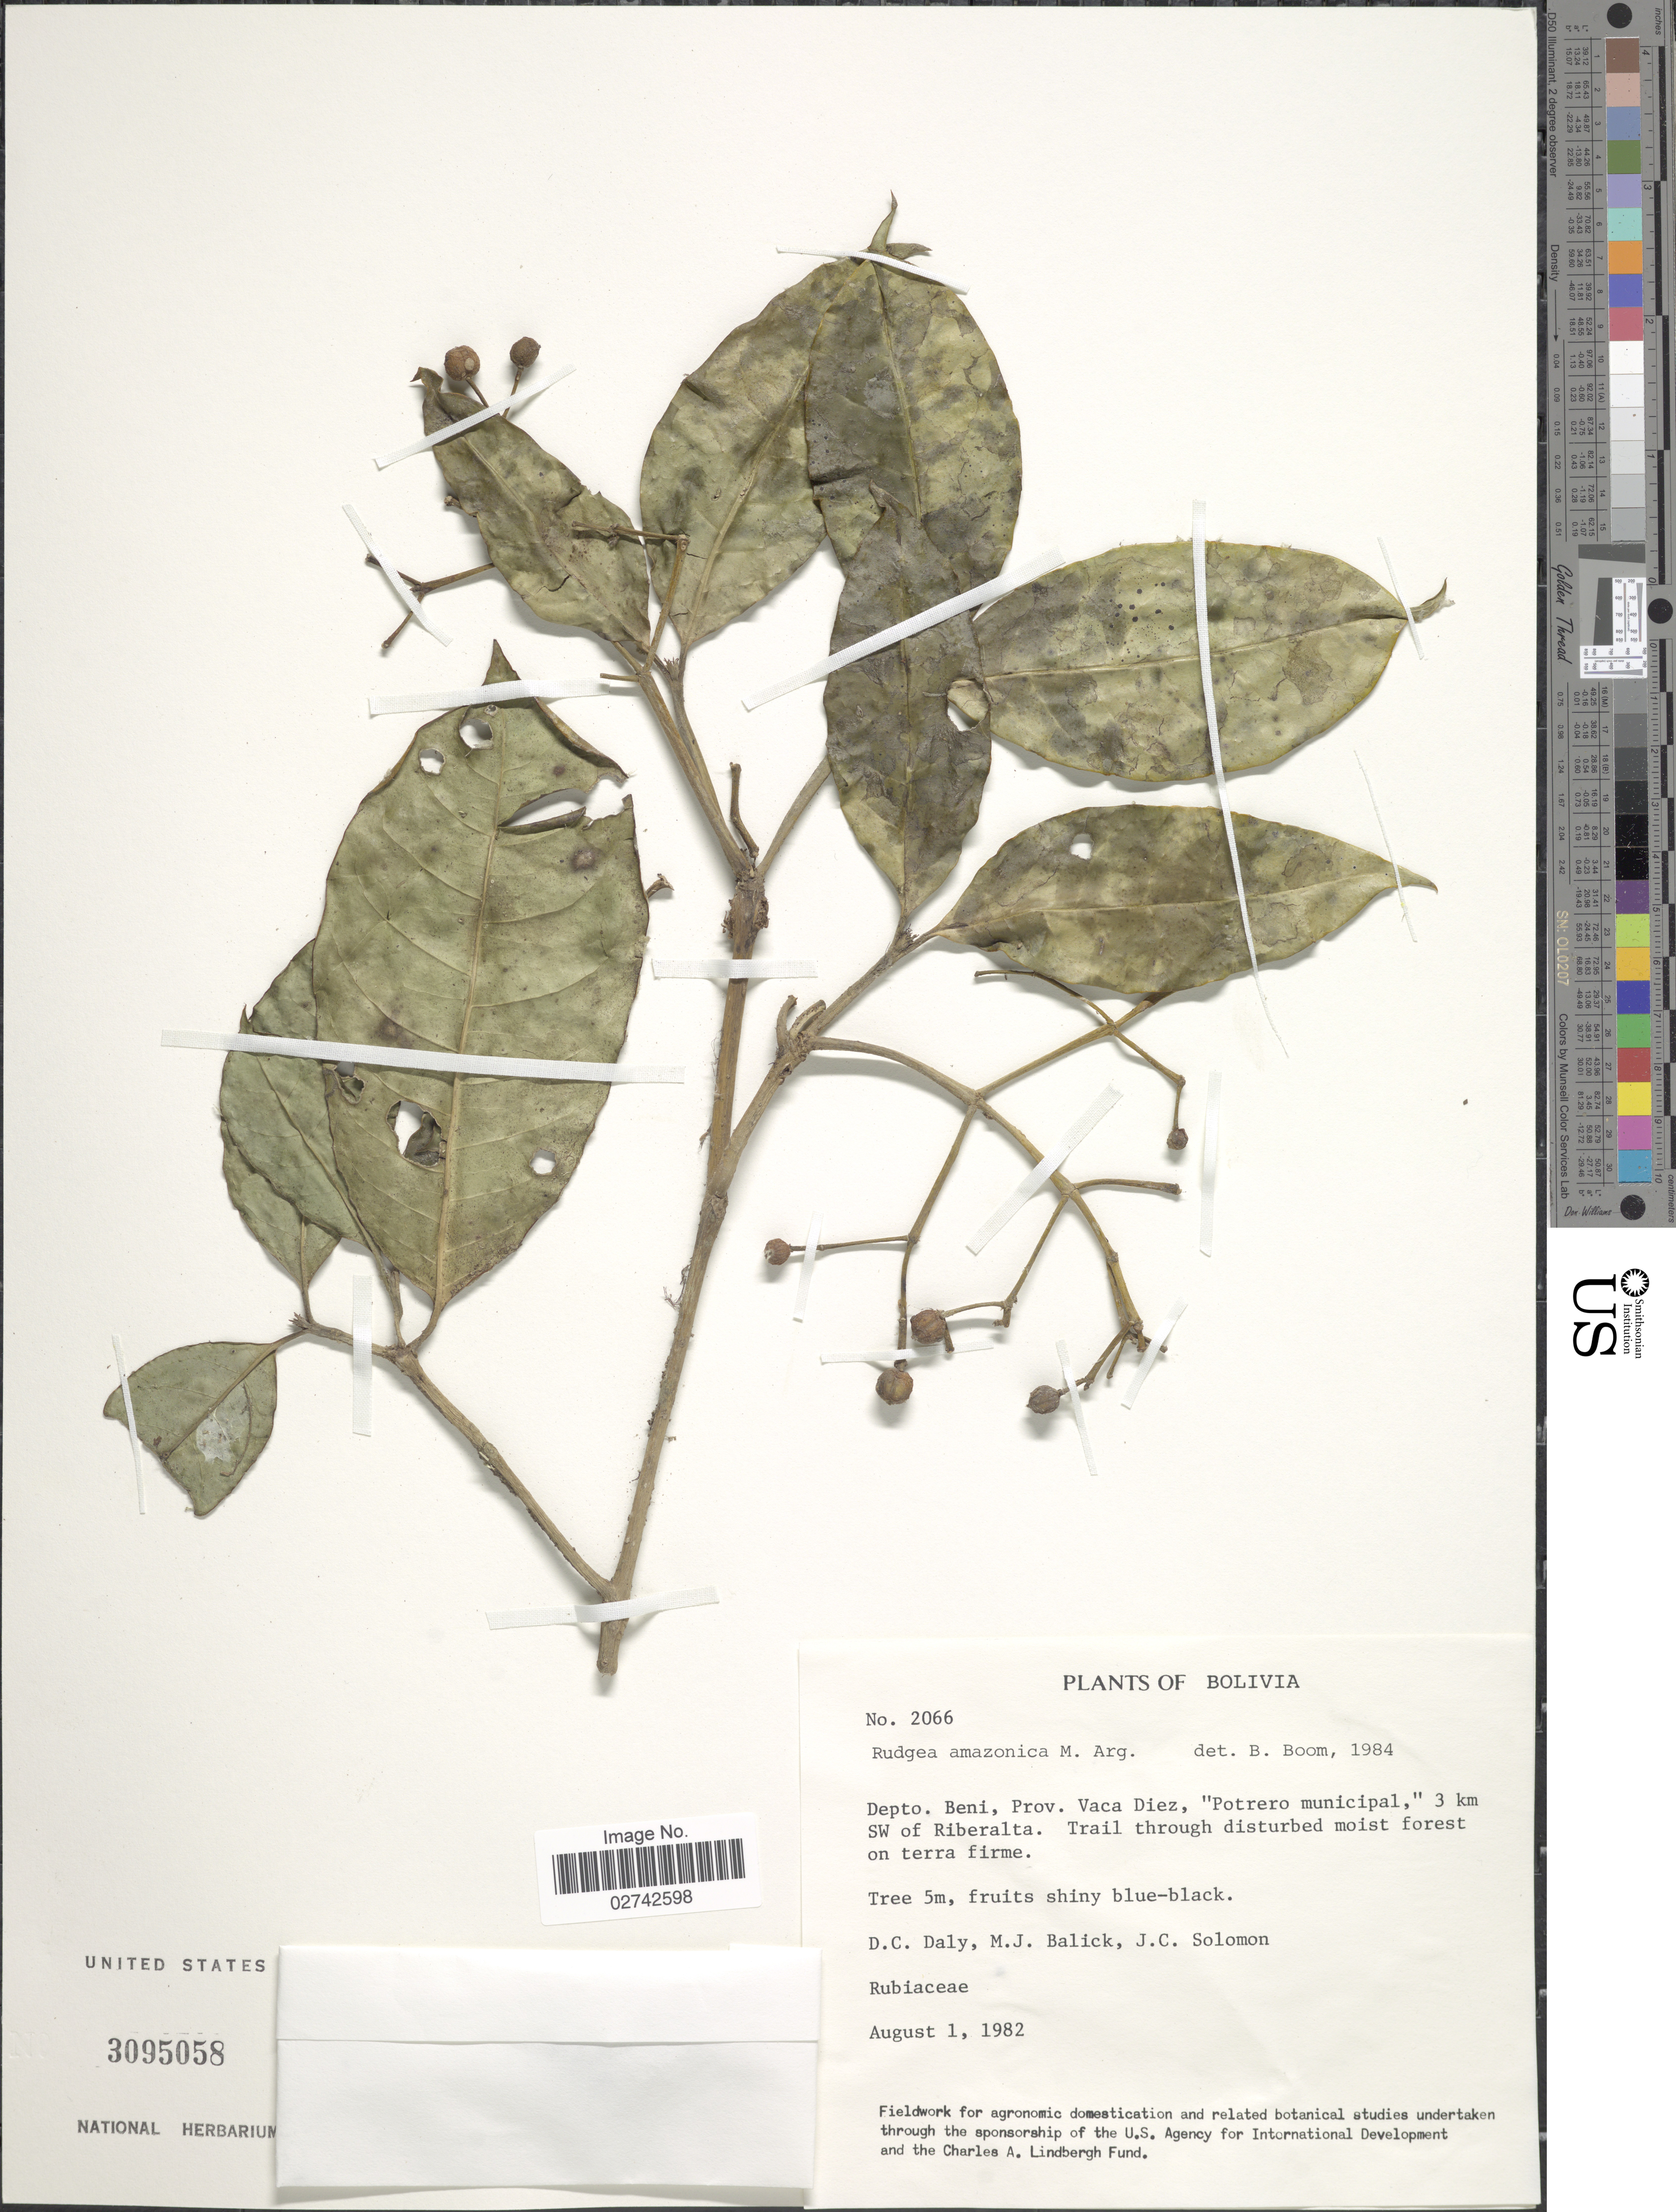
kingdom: Plantae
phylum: Tracheophyta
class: Magnoliopsida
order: Gentianales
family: Rubiaceae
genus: Rudgea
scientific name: Rudgea amazonica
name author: Müll. Arg.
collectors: D. C. Daly, M. J. Balick & J. C. Solomon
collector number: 2066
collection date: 1982-08-01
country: Bolivia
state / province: Beni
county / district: Vaca Diez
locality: "Potrero municipal," 3 km SW of Riberalta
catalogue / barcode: US 3095058